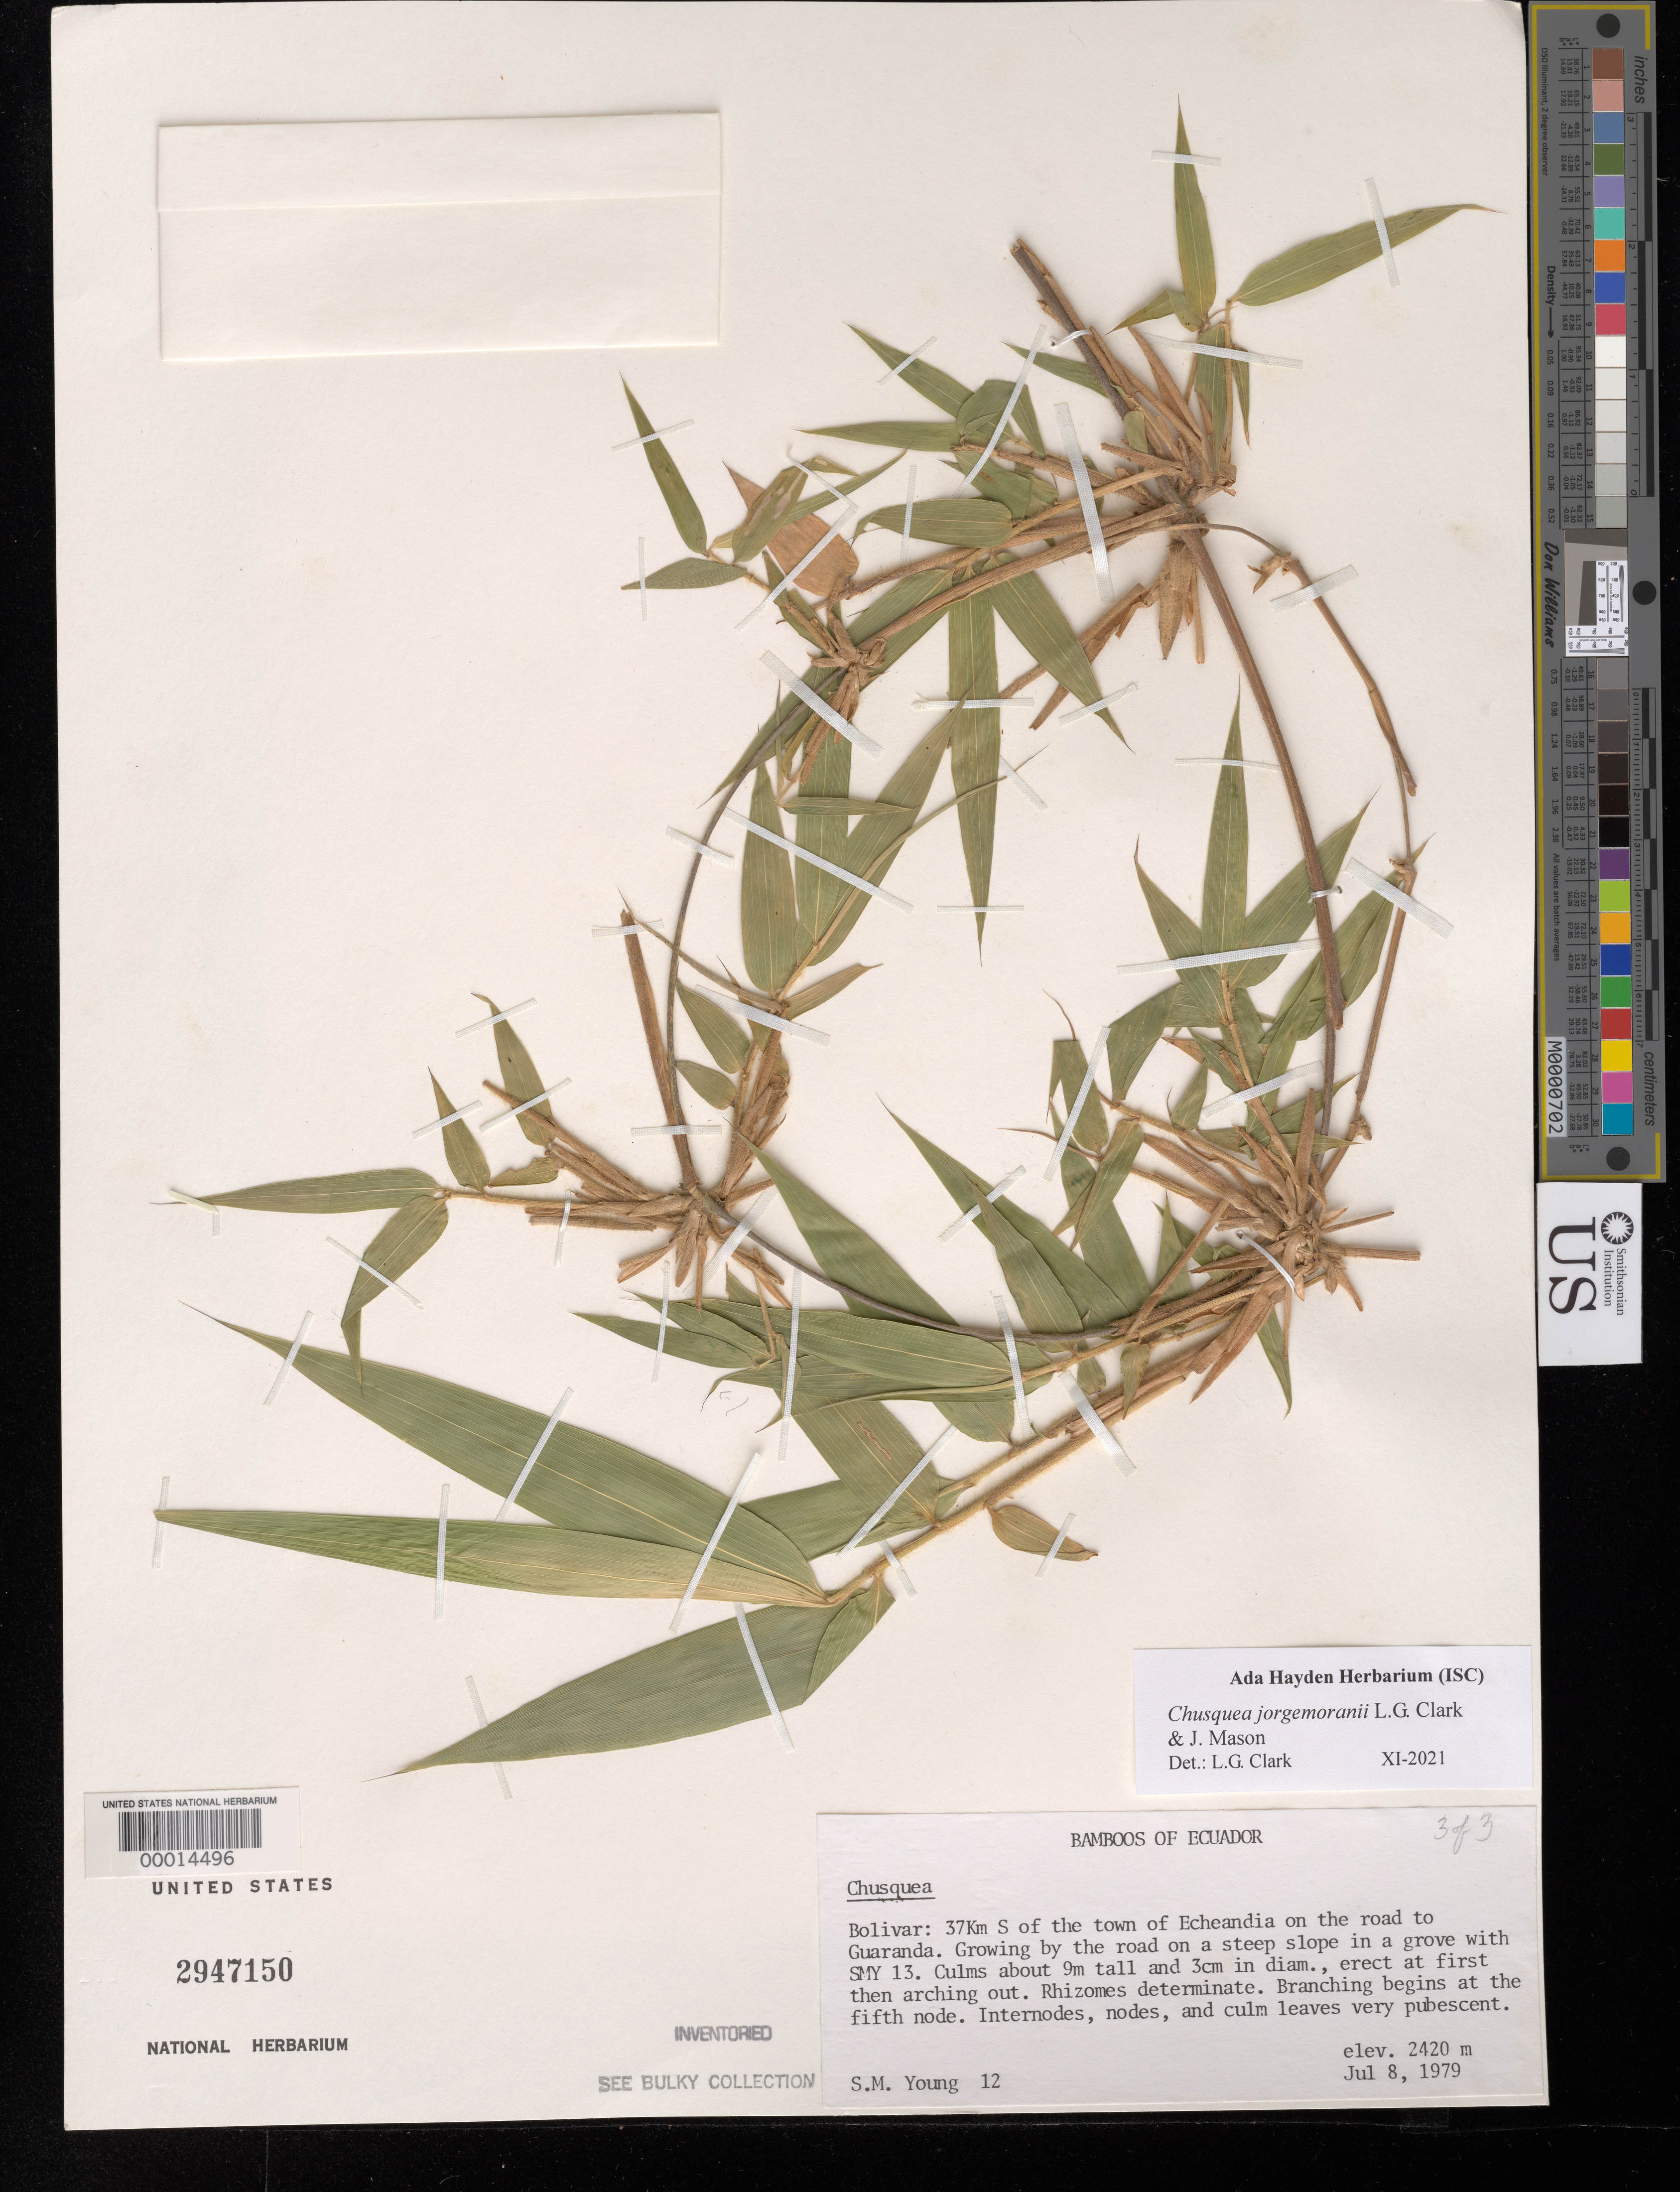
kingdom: Plantae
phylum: Tracheophyta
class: Liliopsida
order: Poales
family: Poaceae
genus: Chusquea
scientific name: Chusquea jorgemoranii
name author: L.G. Clark & J.J.Mason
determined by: Clark, Lynn G., (ISC), Iowa State University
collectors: S. Young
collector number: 12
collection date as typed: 08 Jul 1979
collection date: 1979-07-08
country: Ecuador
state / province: Bolívar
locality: Echeandia/Guaranda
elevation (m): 2420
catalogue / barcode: US 2947150